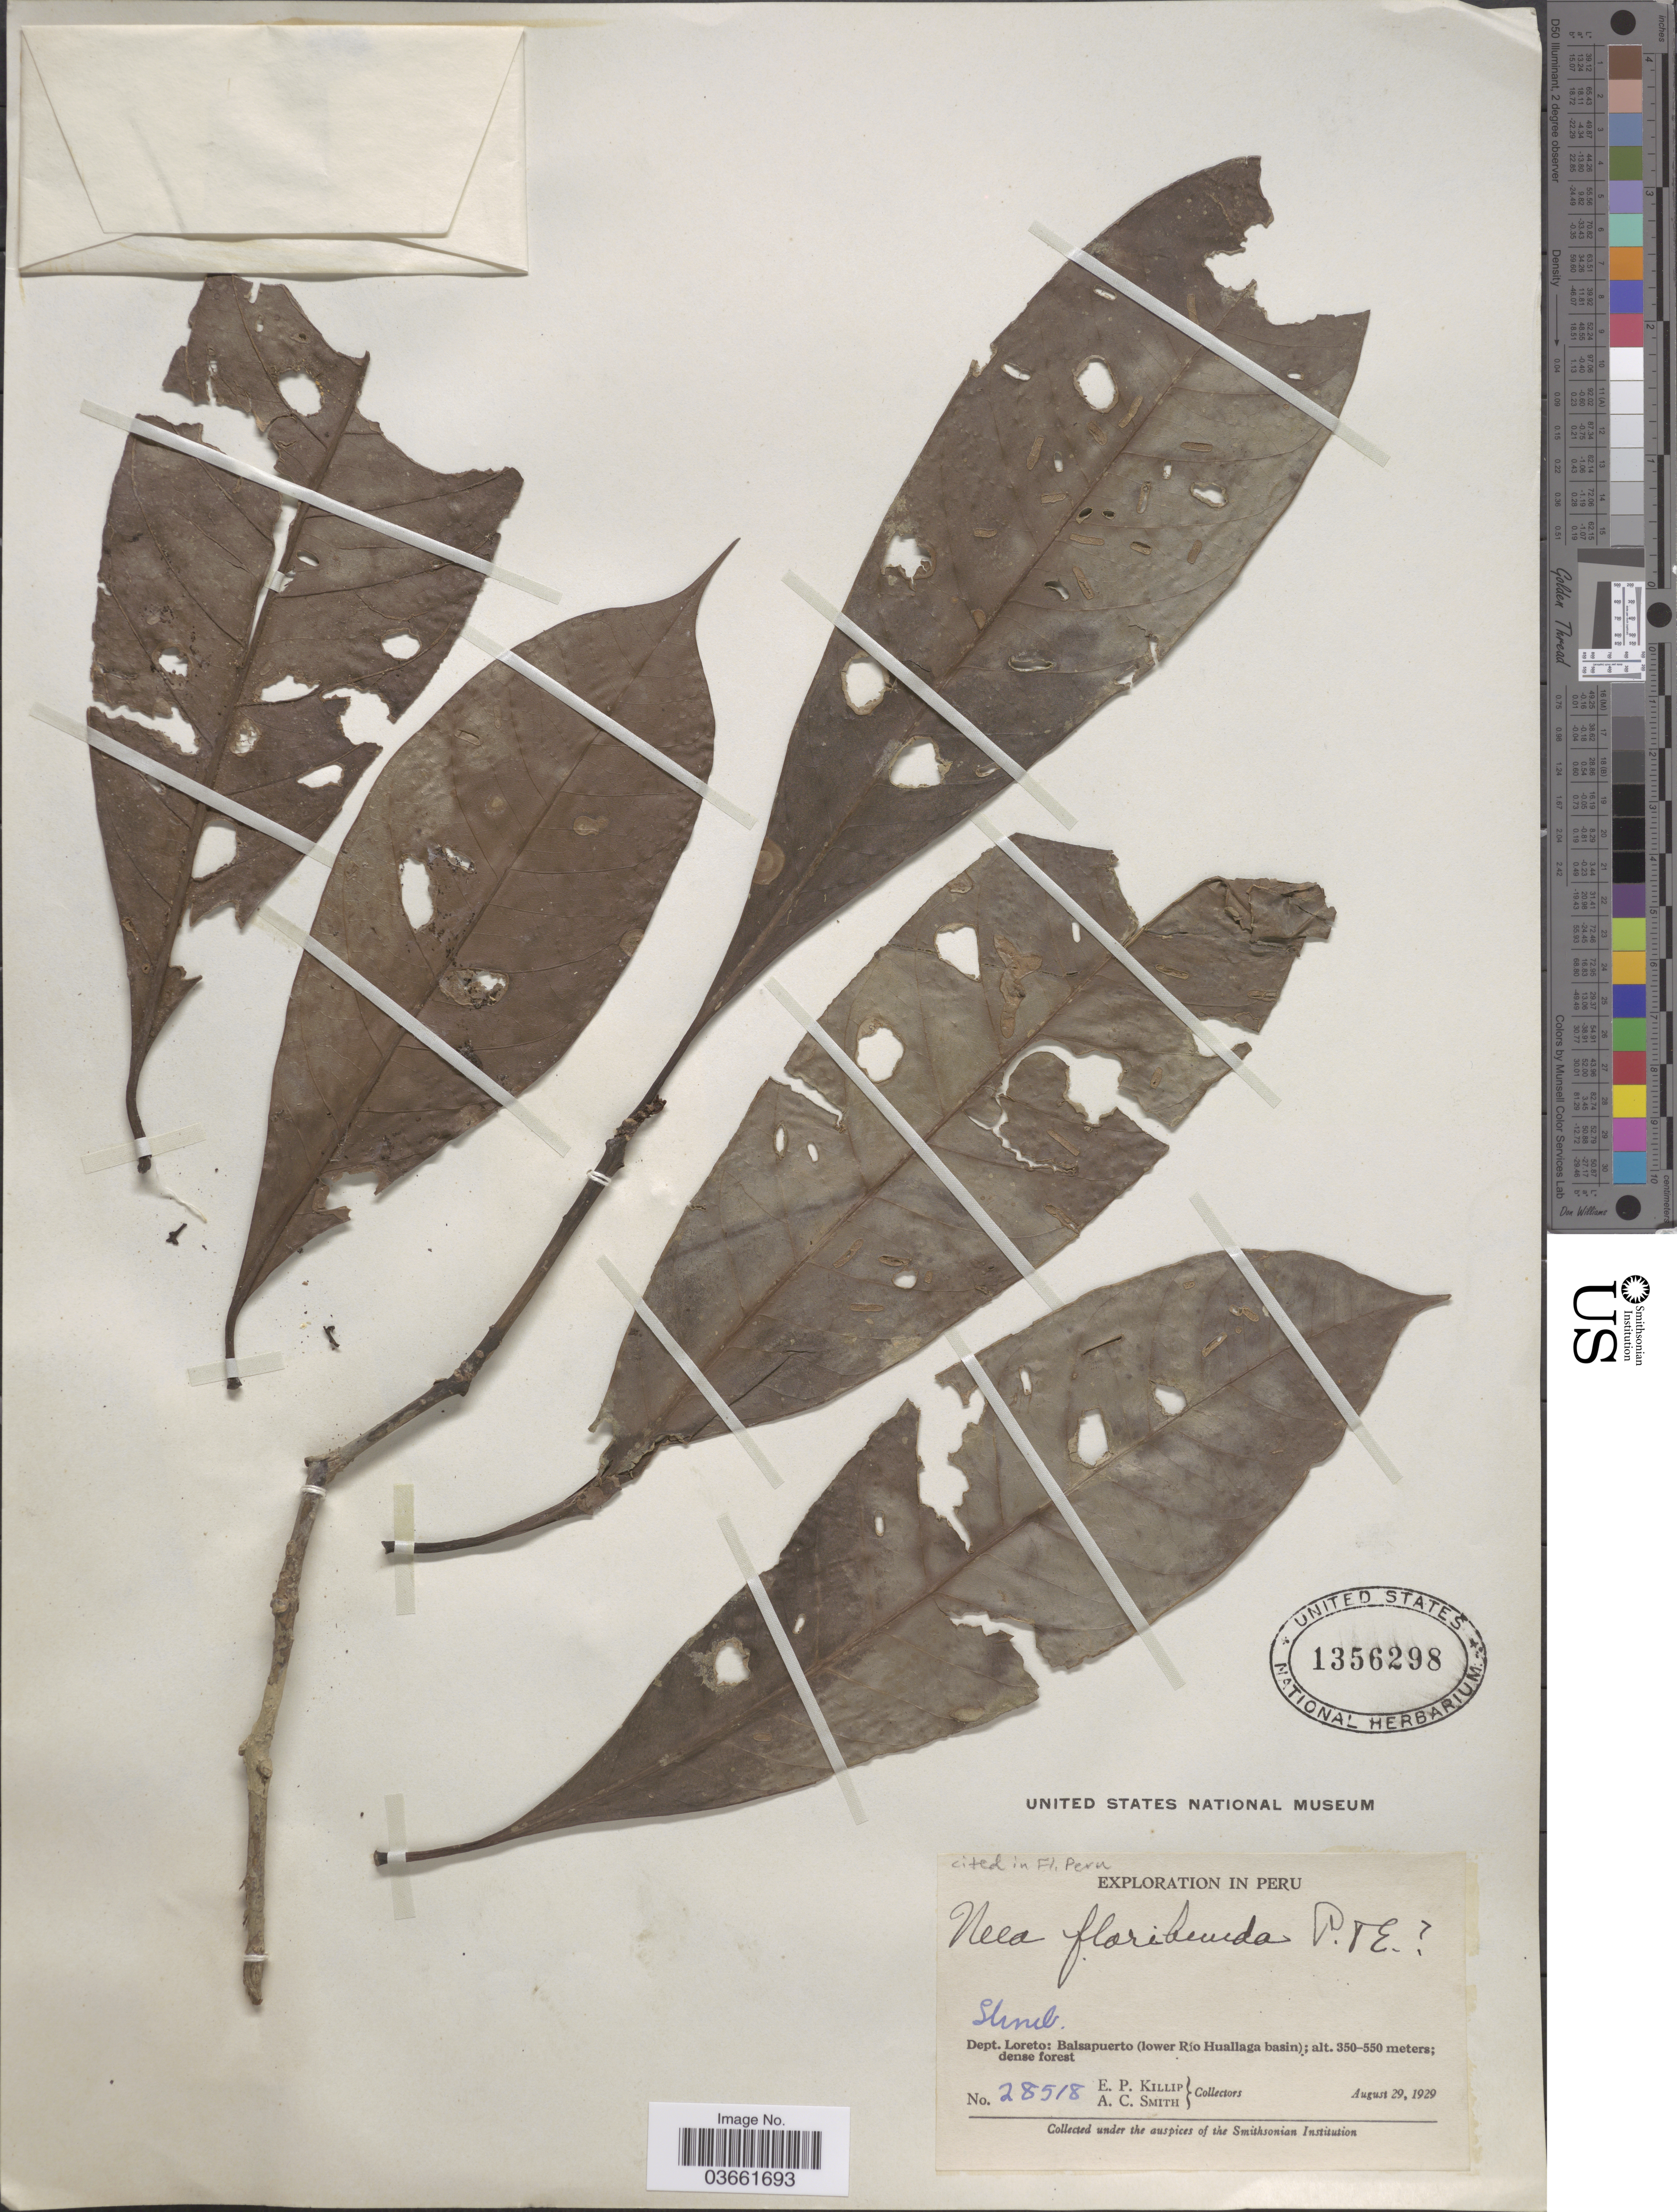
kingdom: Plantae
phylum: Tracheophyta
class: Magnoliopsida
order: Caryophyllales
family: Nyctaginaceae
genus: Neea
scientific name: Neea floribunda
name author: Poepp. & Endl.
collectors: E. P. Killip & A. C. Smith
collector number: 28518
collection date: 1929-08-29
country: Peru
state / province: Loreto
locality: Dept. Loreto: Balsapuerto (lower Río Huallaga basin).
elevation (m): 350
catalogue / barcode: US 1356298